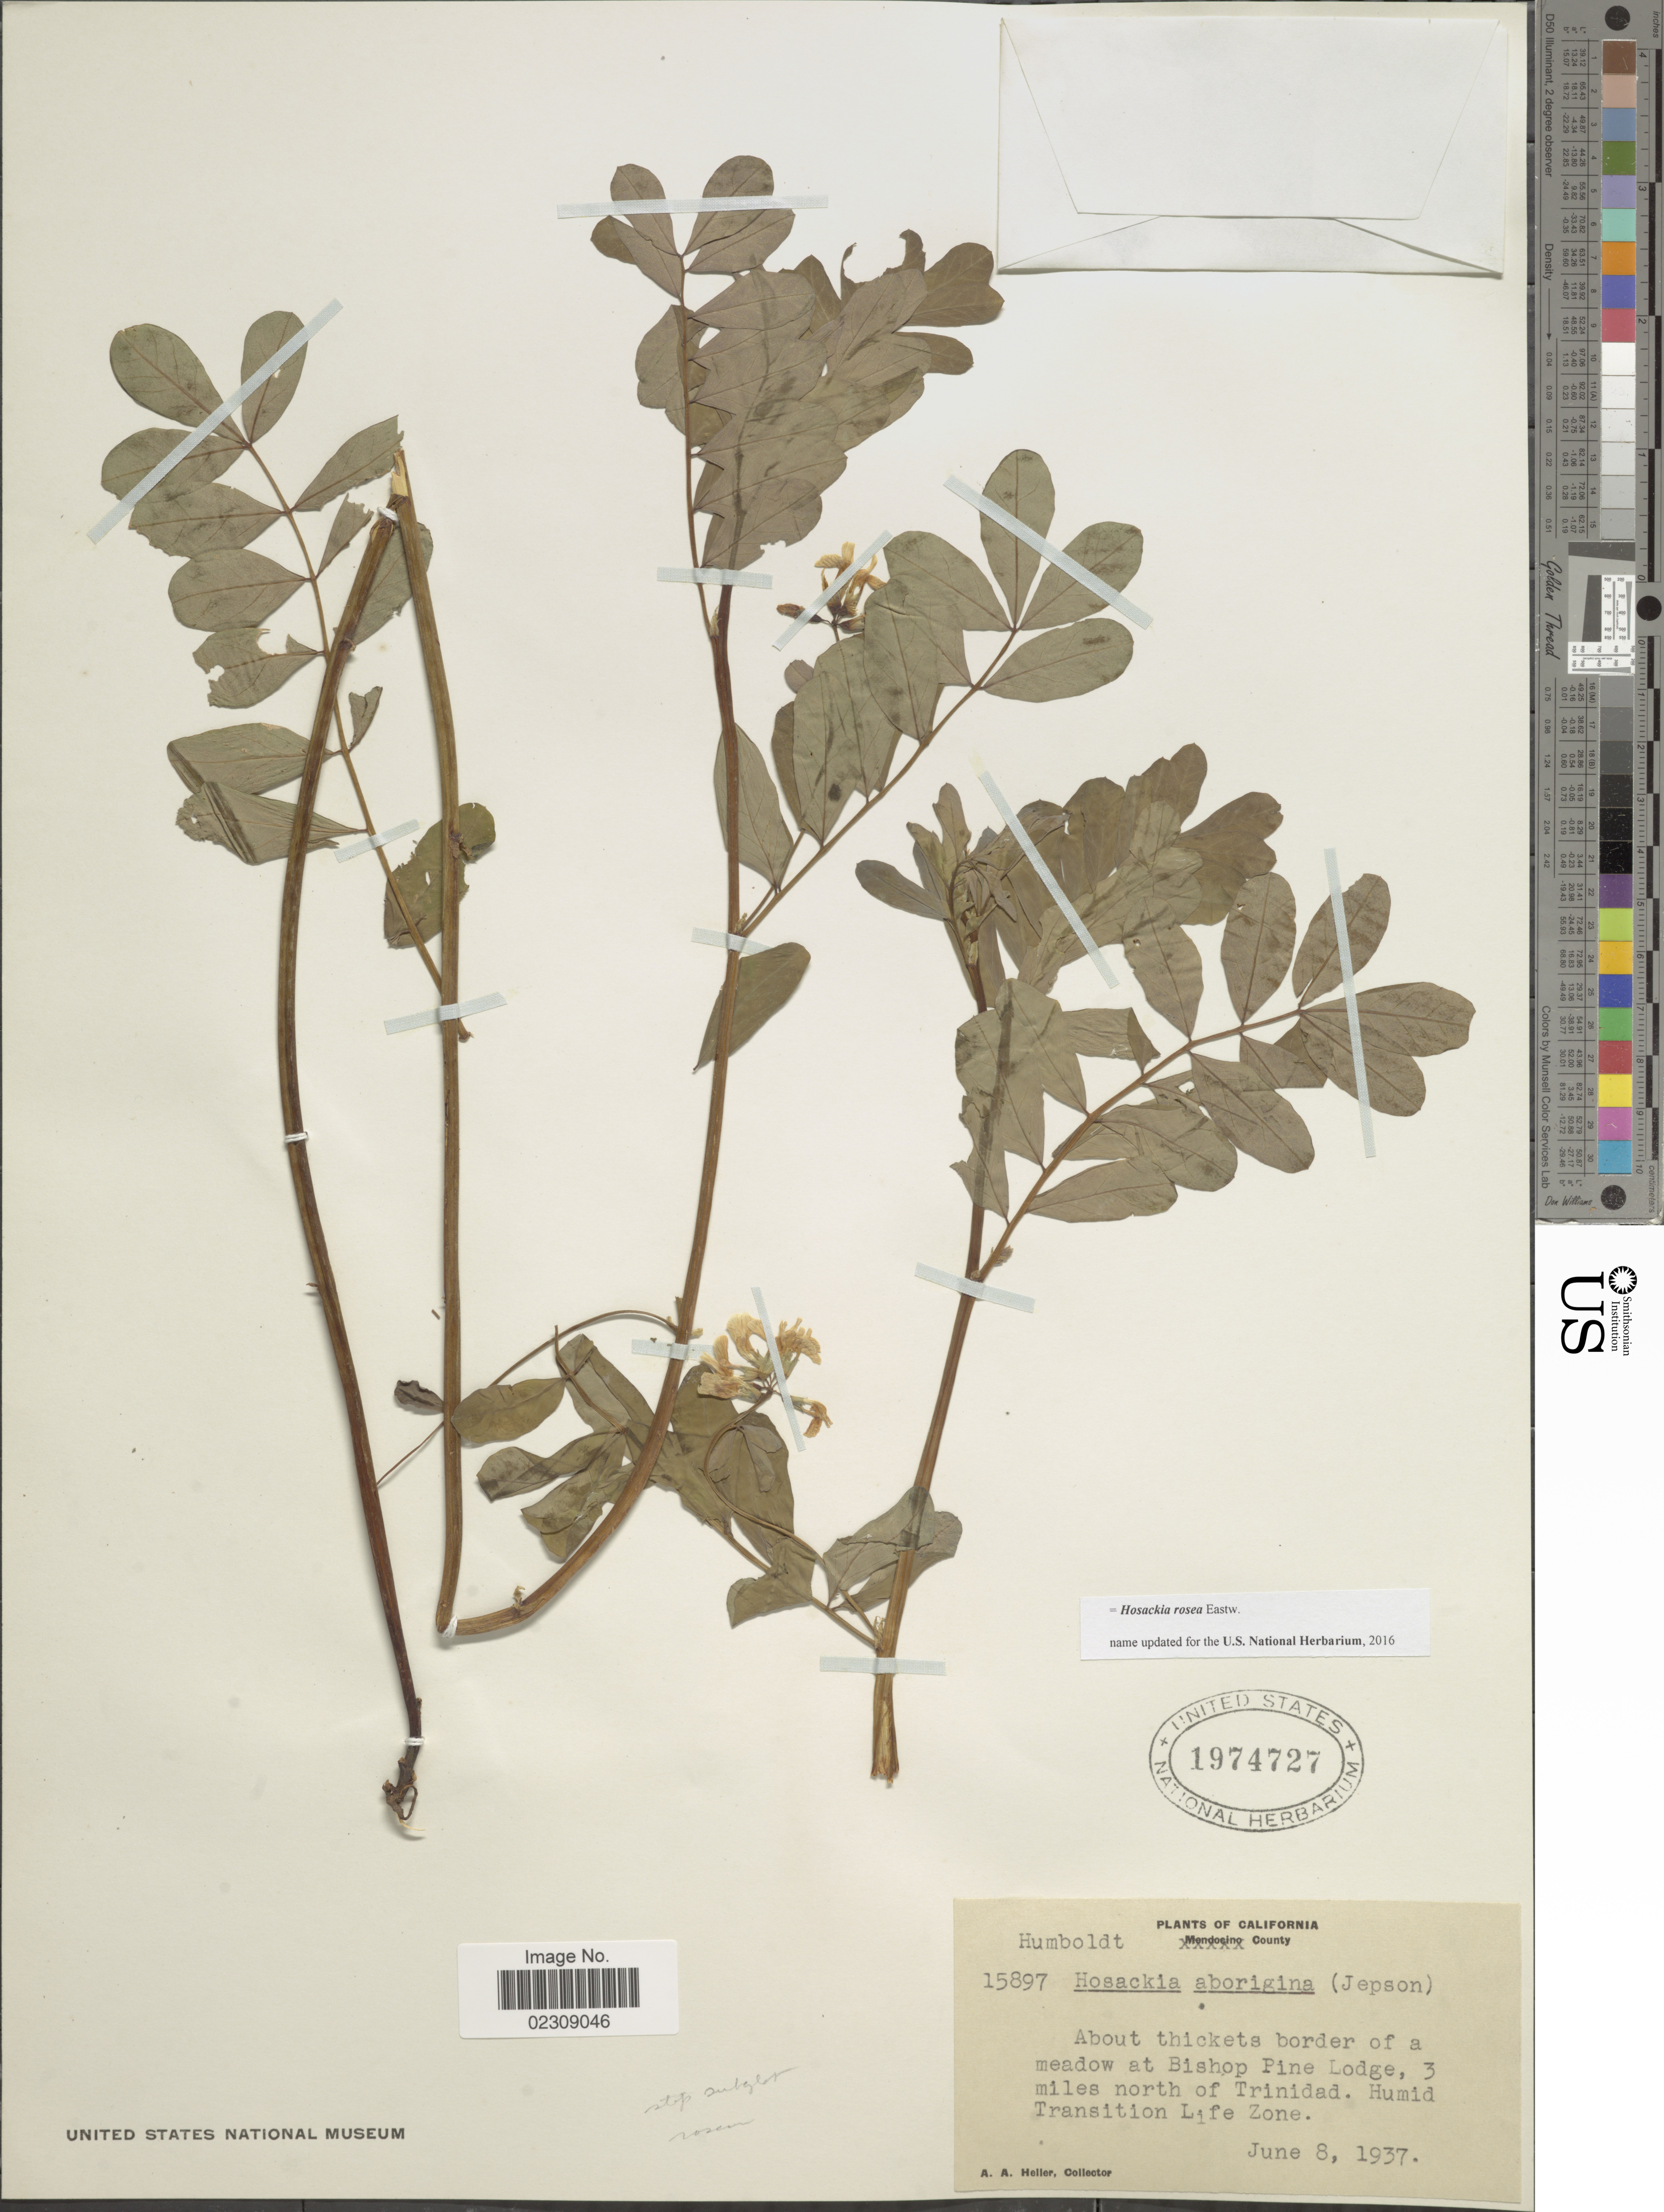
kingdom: Plantae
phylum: Tracheophyta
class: Magnoliopsida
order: Fabales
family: Fabaceae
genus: Hosackia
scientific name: Hosackia rosea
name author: Eastw.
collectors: A. A. Heller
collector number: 15897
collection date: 1937-06-08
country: United States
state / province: California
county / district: Humboldt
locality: Humboldt County. About thickets border of a meadow at Bishop Pine Lodge, 3 miles north of Trinidad. Humid Transition Life Zone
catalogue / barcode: US 1974727